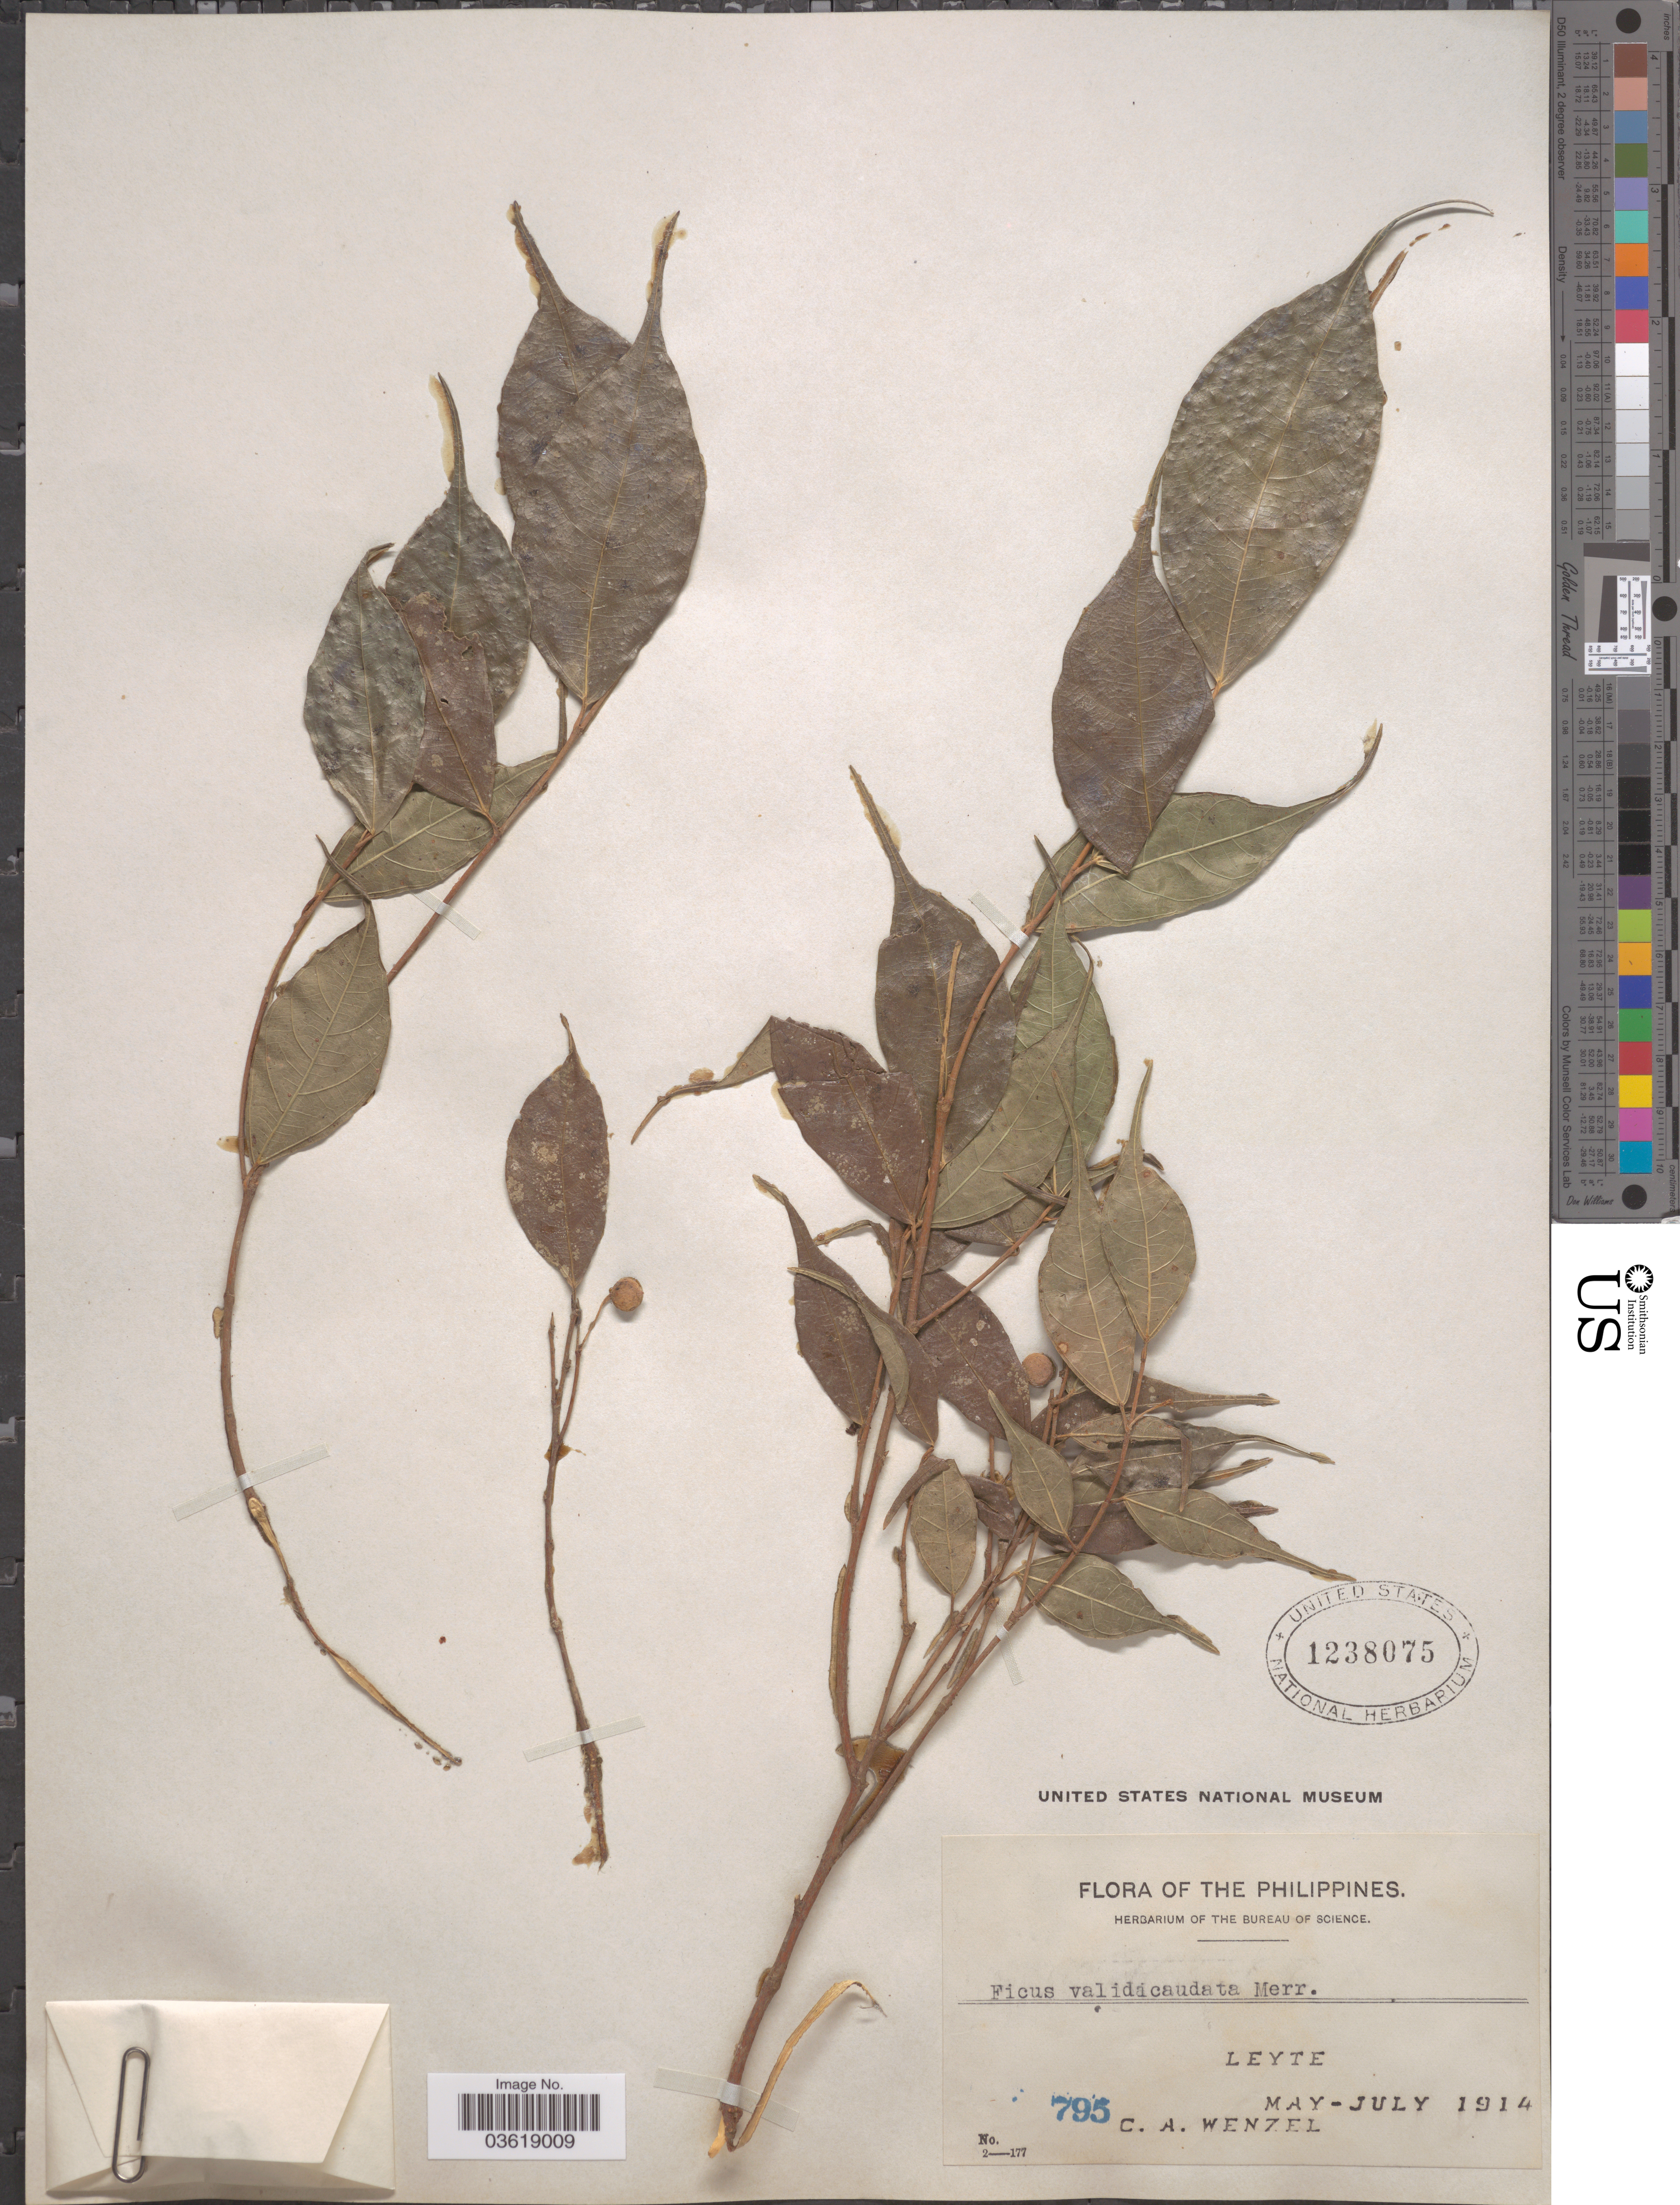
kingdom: Plantae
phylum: Tracheophyta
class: Magnoliopsida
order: Rosales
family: Moraceae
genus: Ficus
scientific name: Ficus guyeri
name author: Elmer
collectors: C. Wenzel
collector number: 795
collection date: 1914-05/1914-07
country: Philippines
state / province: Eastern Visayas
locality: Leyte.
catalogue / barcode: US 1238075